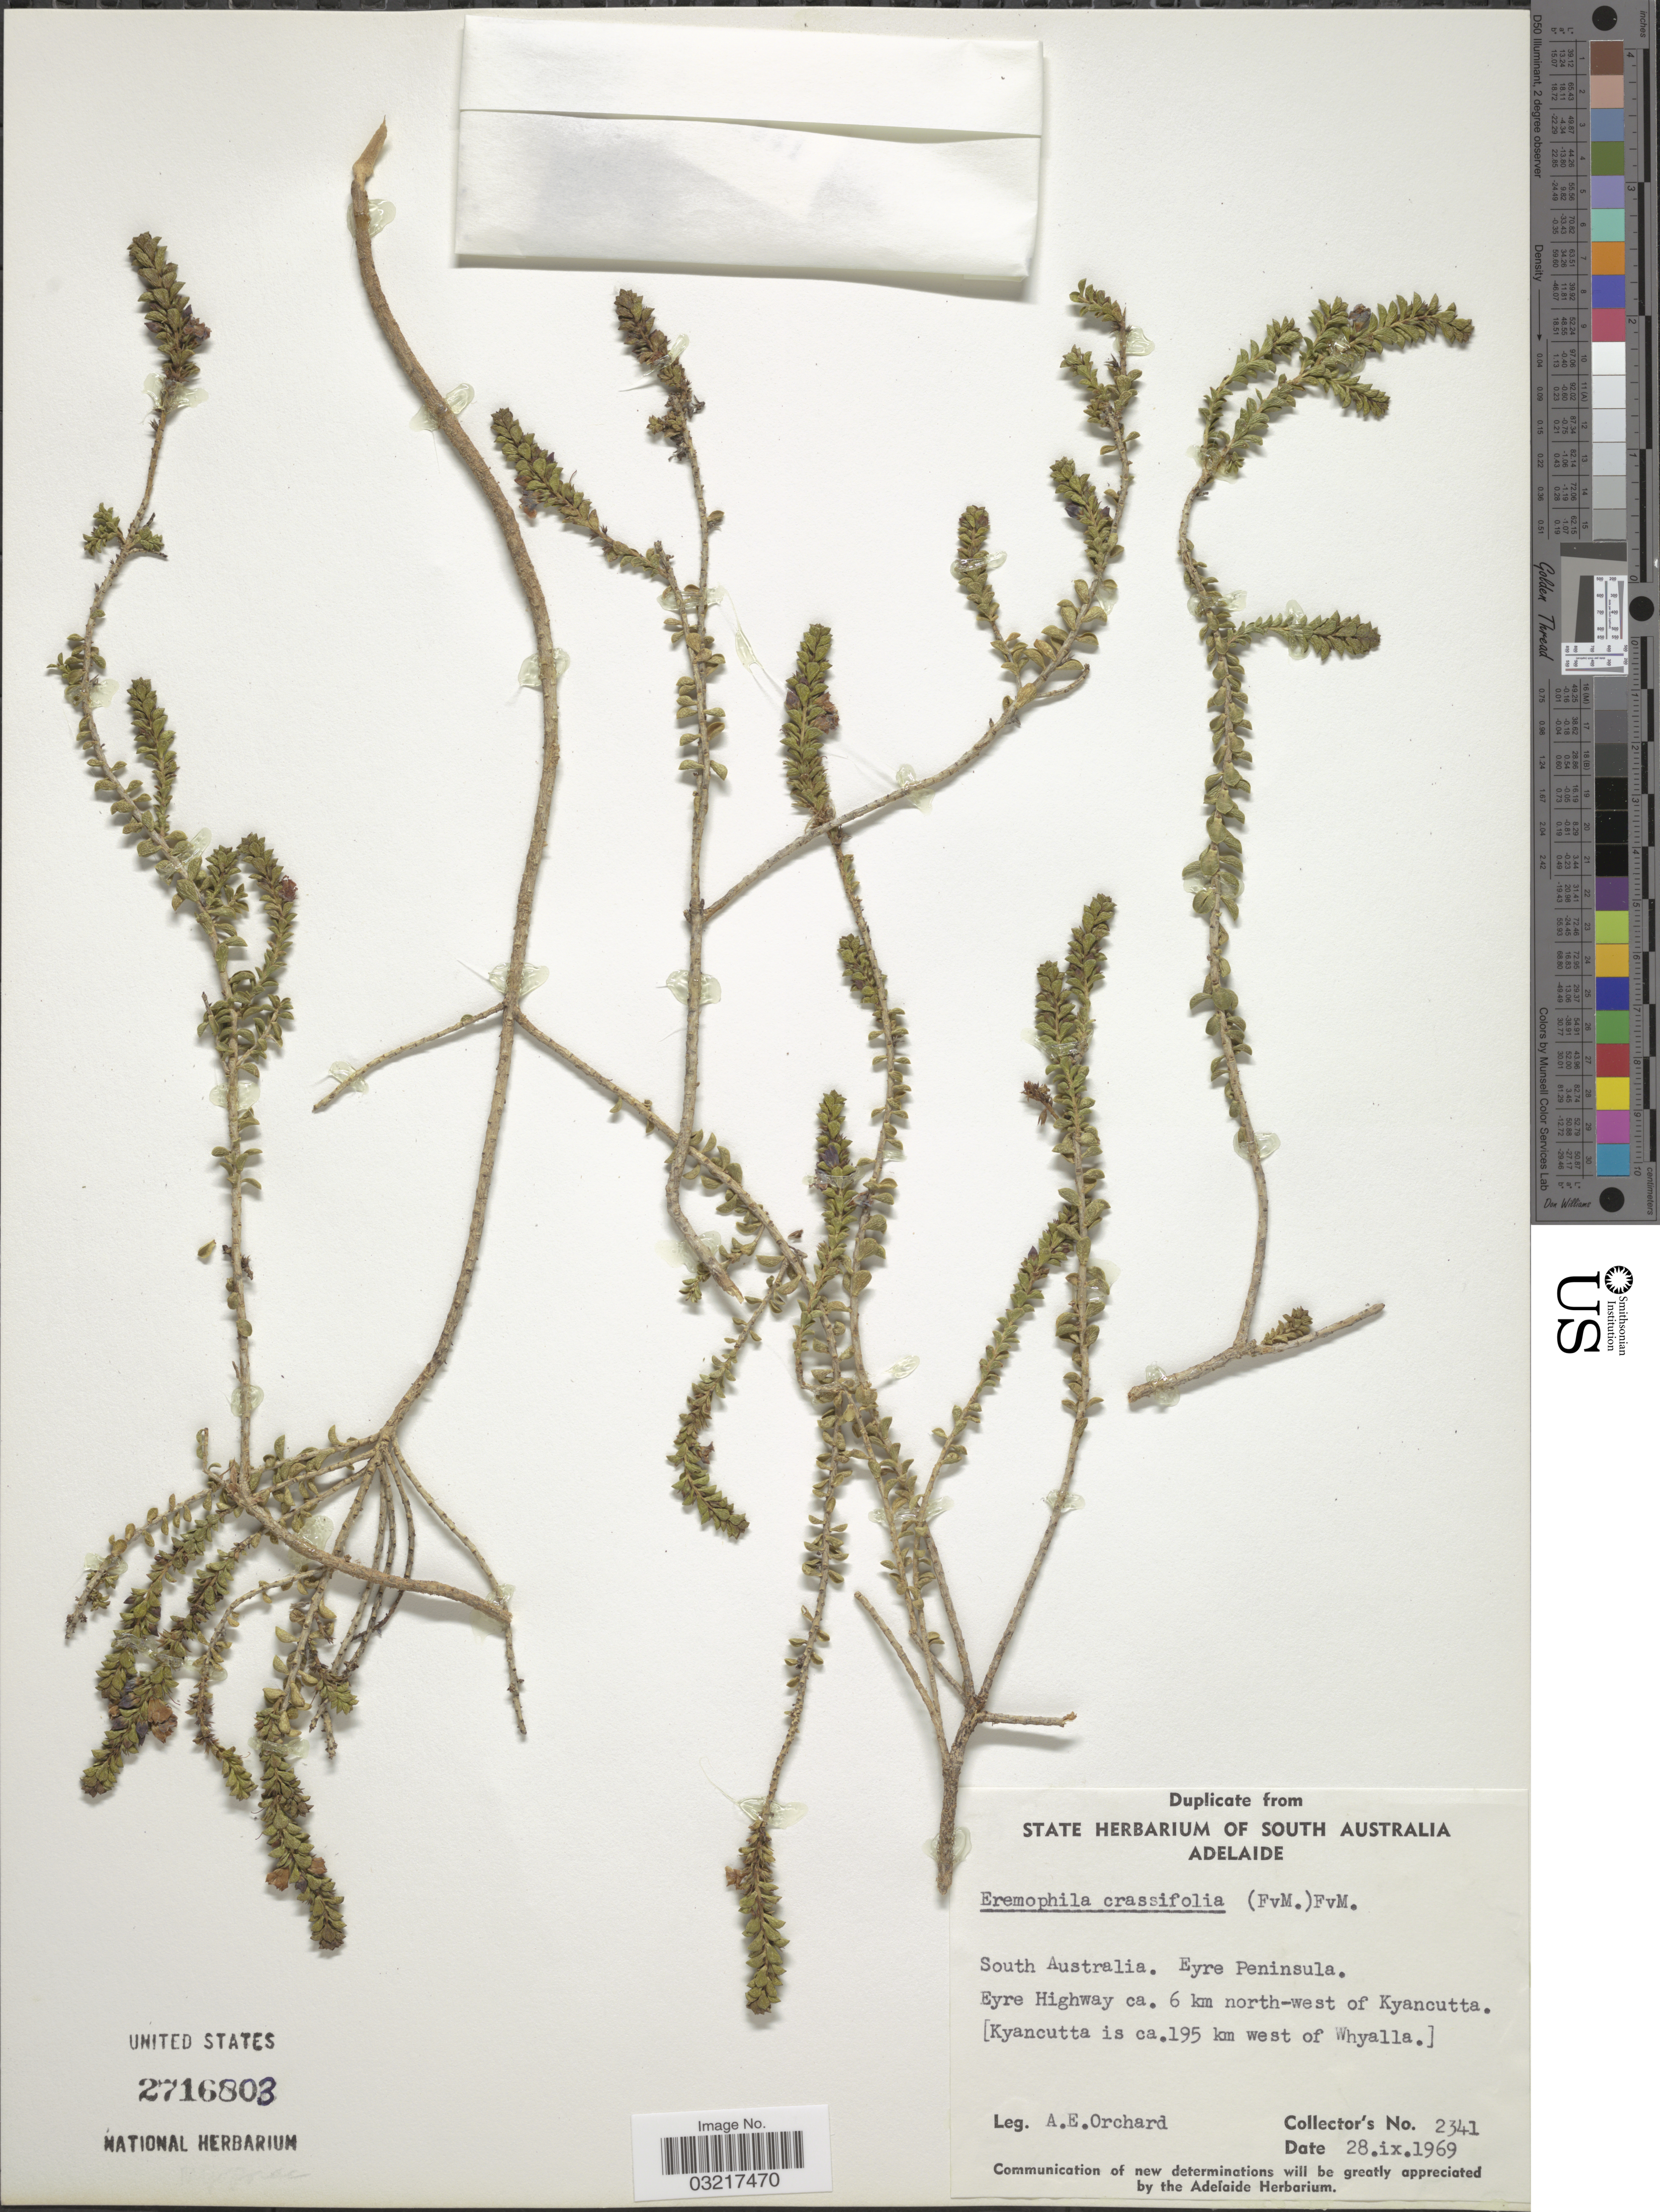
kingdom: Plantae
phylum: Tracheophyta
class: Magnoliopsida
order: Lamiales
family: Scrophulariaceae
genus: Eremophila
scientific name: Eremophila crassifolia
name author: F. Muell.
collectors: A. E. Orchard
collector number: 2341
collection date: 1969-09-28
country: Australia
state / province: South Australia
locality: Eyre Peninsula. Eyre Highway ca. 6 km north-west of Kyancutta. [Kyancutta is ca.195 km west of Whyalla.]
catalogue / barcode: US 2716803